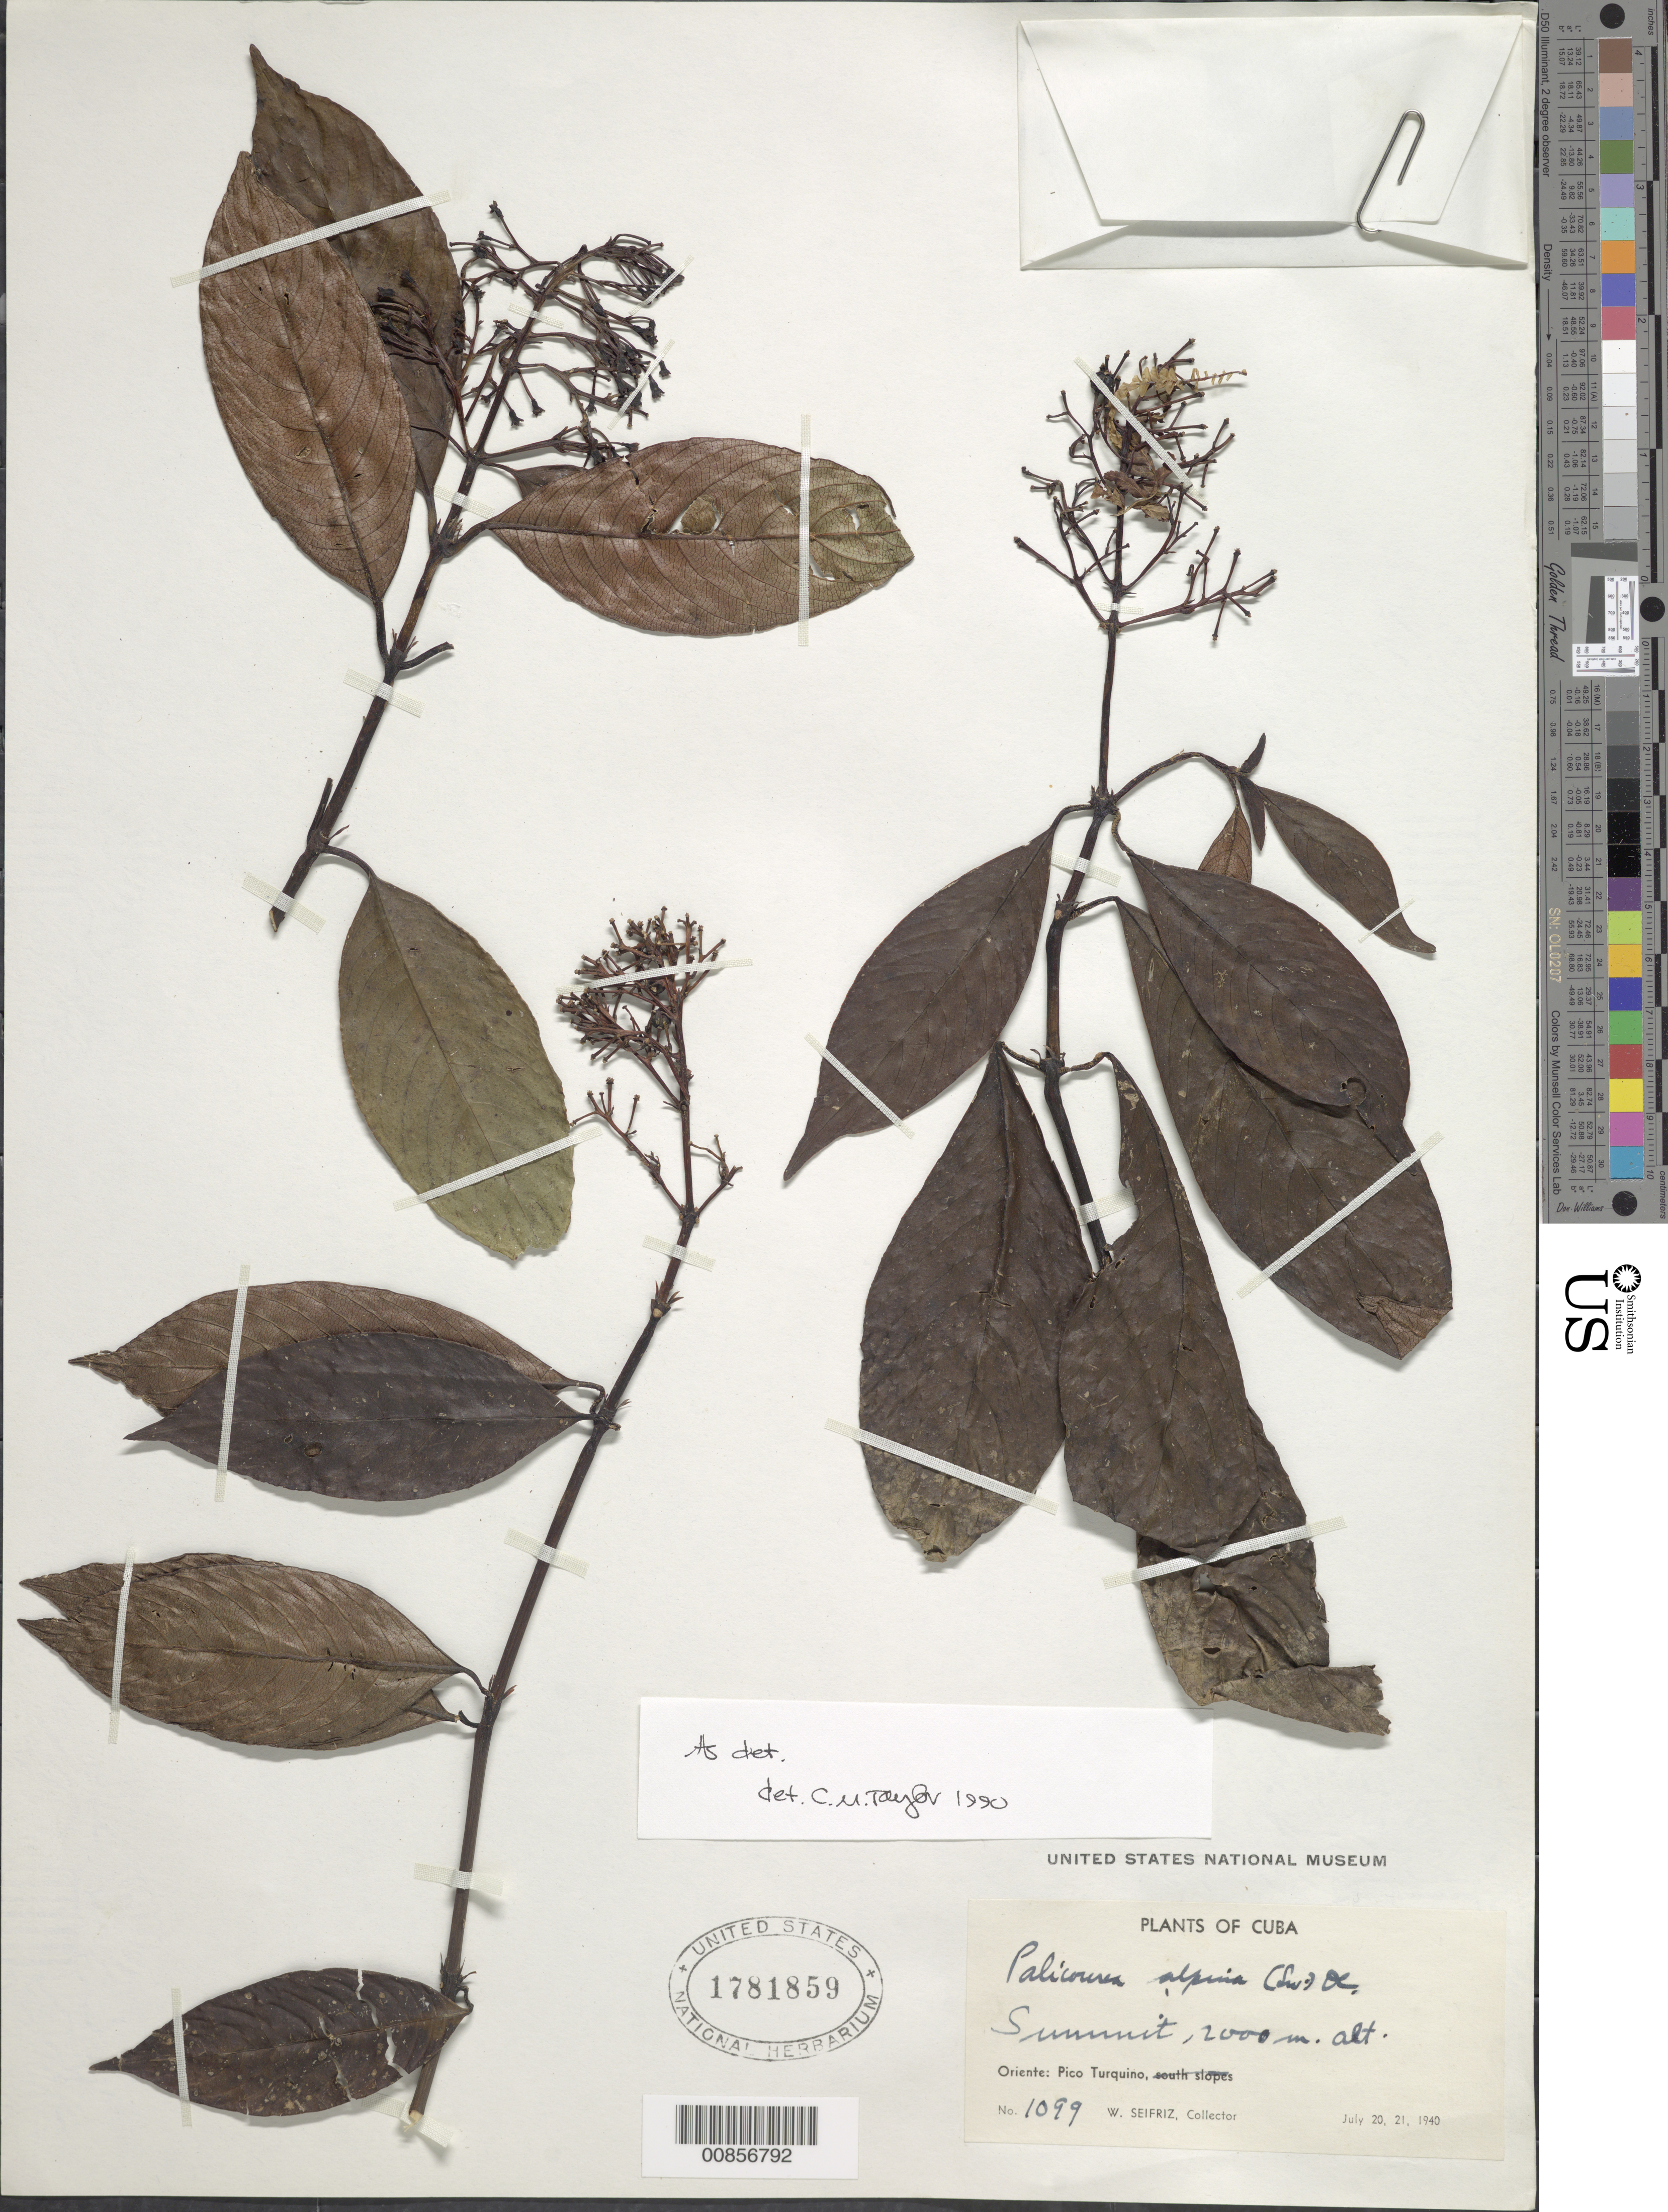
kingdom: Plantae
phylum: Tracheophyta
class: Magnoliopsida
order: Gentianales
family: Rubiaceae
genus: Palicourea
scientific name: Palicourea alpina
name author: (Sw.) DC.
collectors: W. Seifriz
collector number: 1099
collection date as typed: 20 Jul 1940 to 21 Jul 1940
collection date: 1940-07-20/1940-07-21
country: Cuba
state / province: Oriente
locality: Pico Turquino, summit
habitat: Montane, summit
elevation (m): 2000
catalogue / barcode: US 1781859